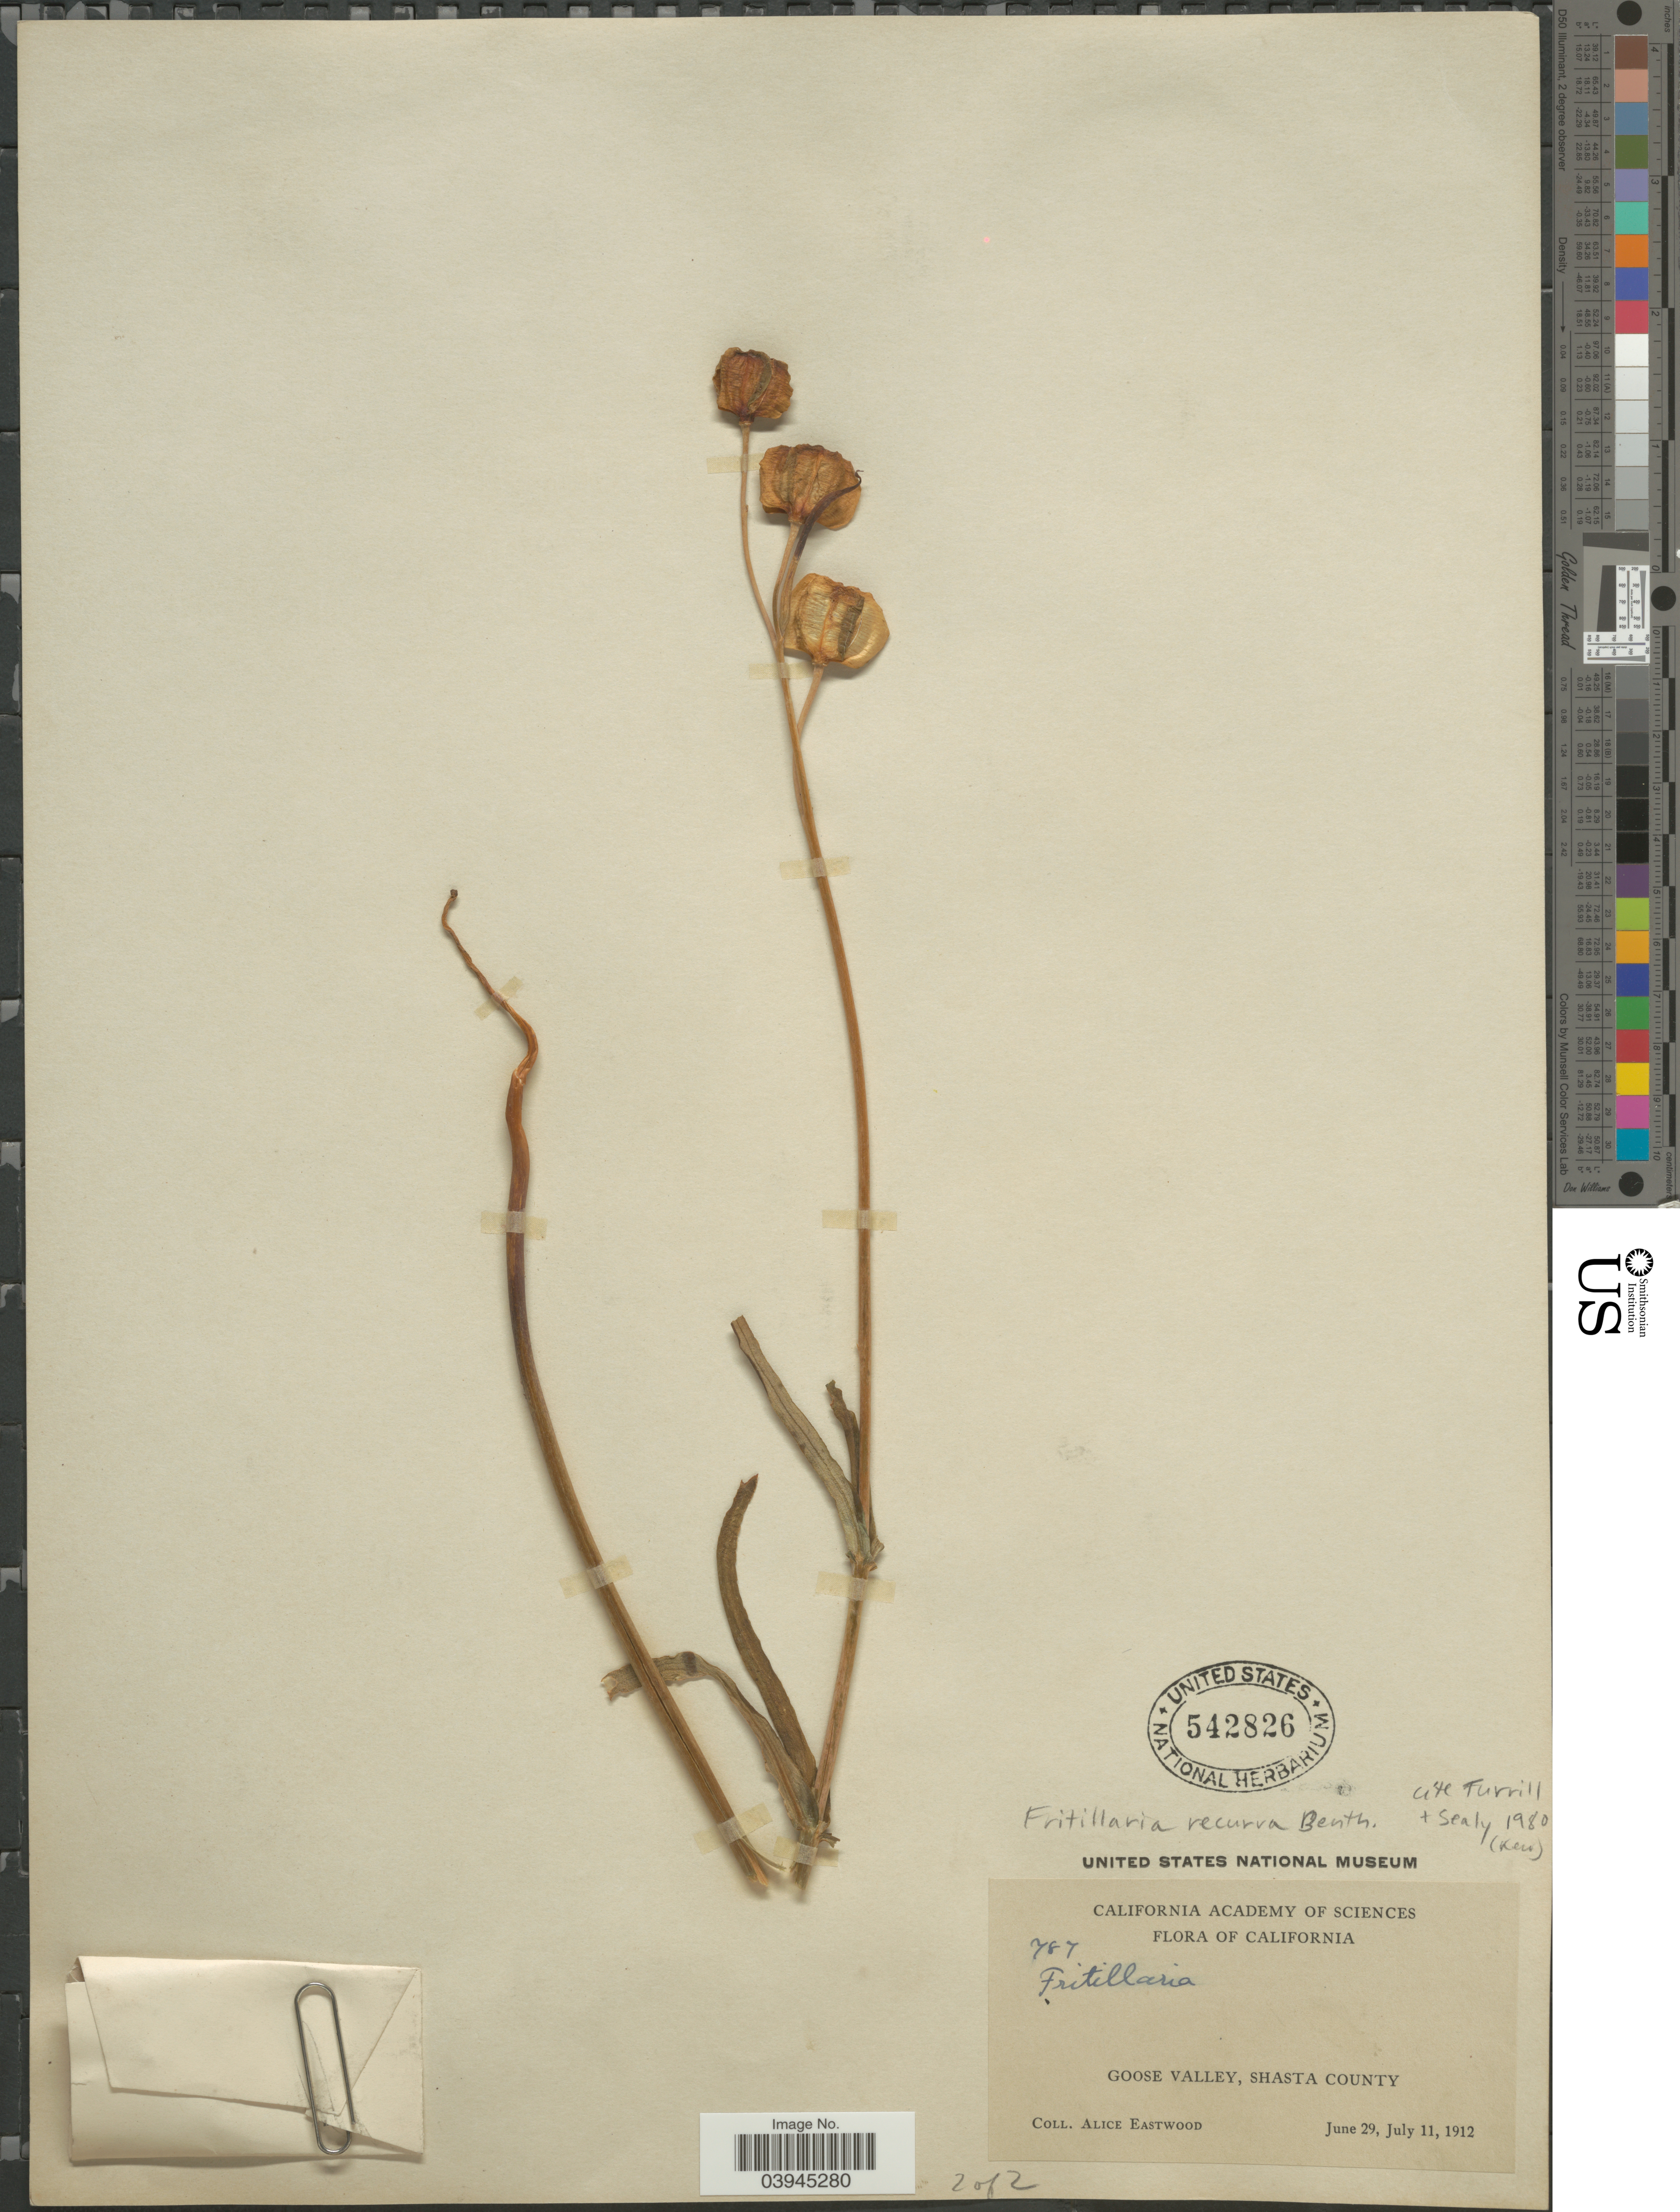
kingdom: Plantae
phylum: Tracheophyta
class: Liliopsida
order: Liliales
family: Liliaceae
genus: Fritillaria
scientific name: Fritillaria recurva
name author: Benth.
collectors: A. Eastwood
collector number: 787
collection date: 1912-06-29/1912-07-11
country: United States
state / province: California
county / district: Shasta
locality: Goose Valley, Shasta County.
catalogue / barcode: US 542826